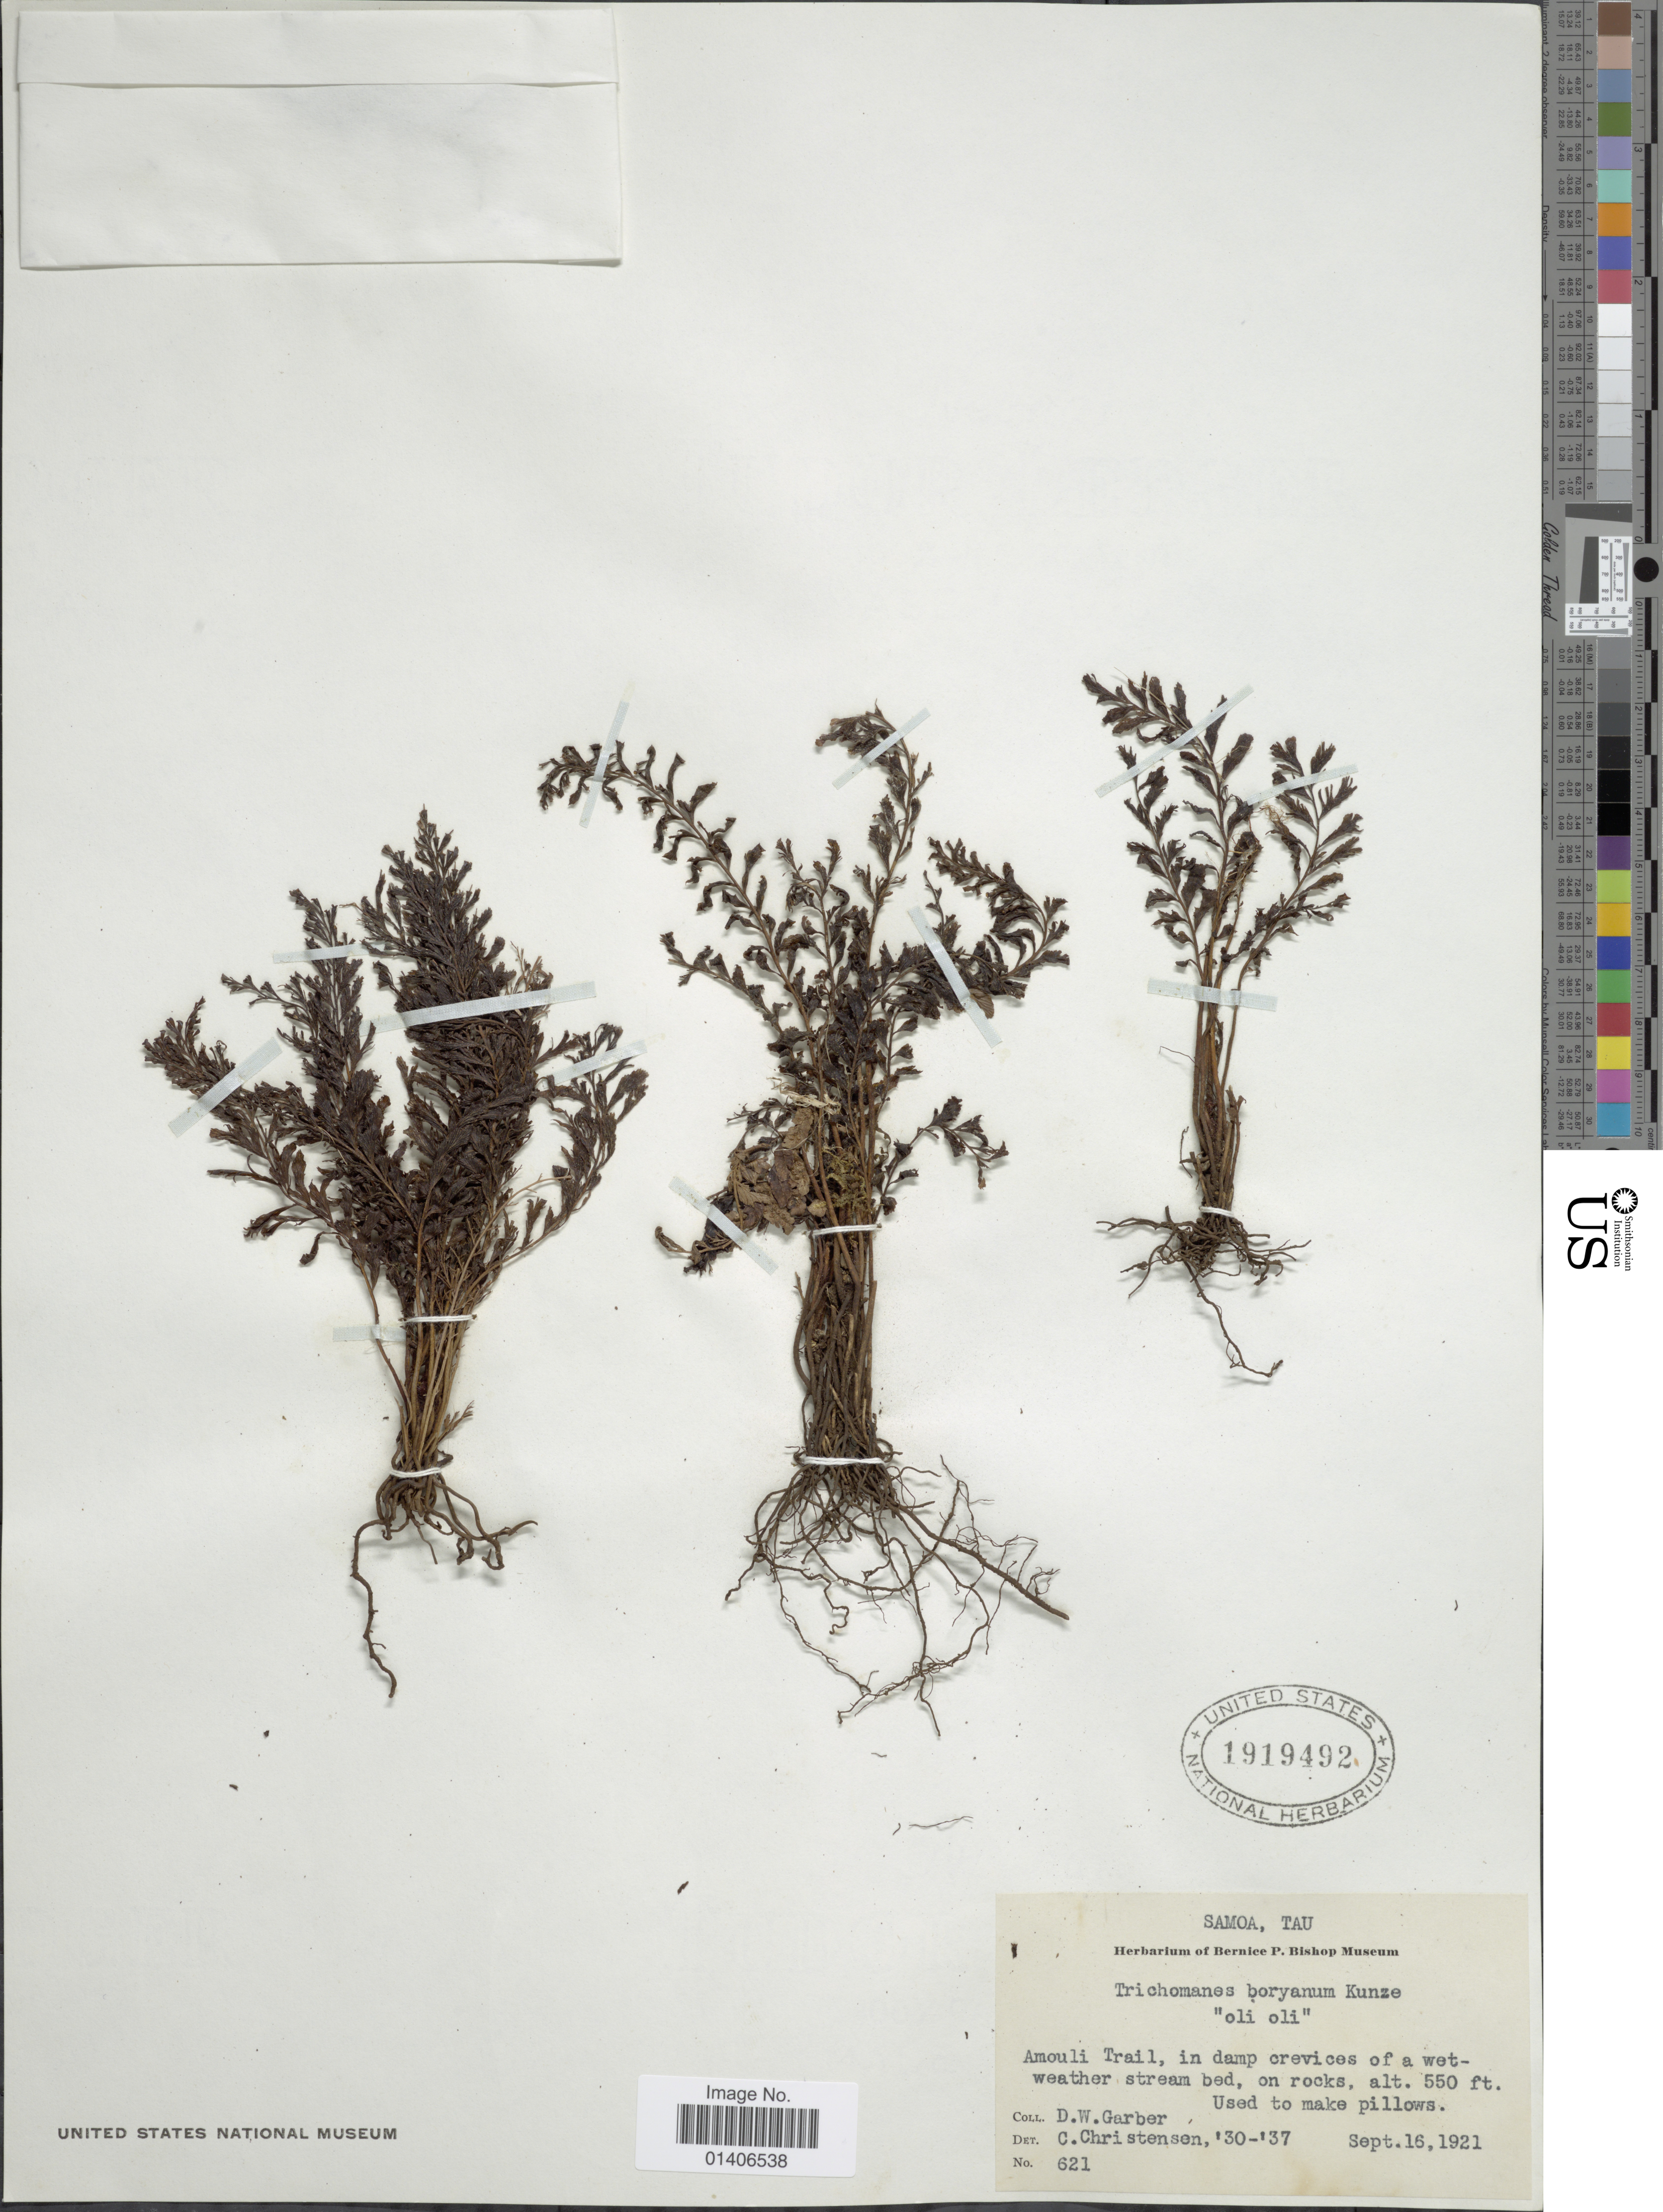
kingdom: Plantae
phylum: Tracheophyta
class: Polypodiopsida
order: Hymenophyllales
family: Hymenophyllaceae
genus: Cephalomanes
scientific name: Cephalomanes atrovirens subsp. boryanum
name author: (Kunze) K. Iwats.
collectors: D. W. Garber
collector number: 621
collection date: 1921-09-16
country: American Samoa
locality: Samoa, Tau, Amouli Trail, in damp crevices of a wet-weather stream bed, on rocks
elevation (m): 168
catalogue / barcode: US 1919492